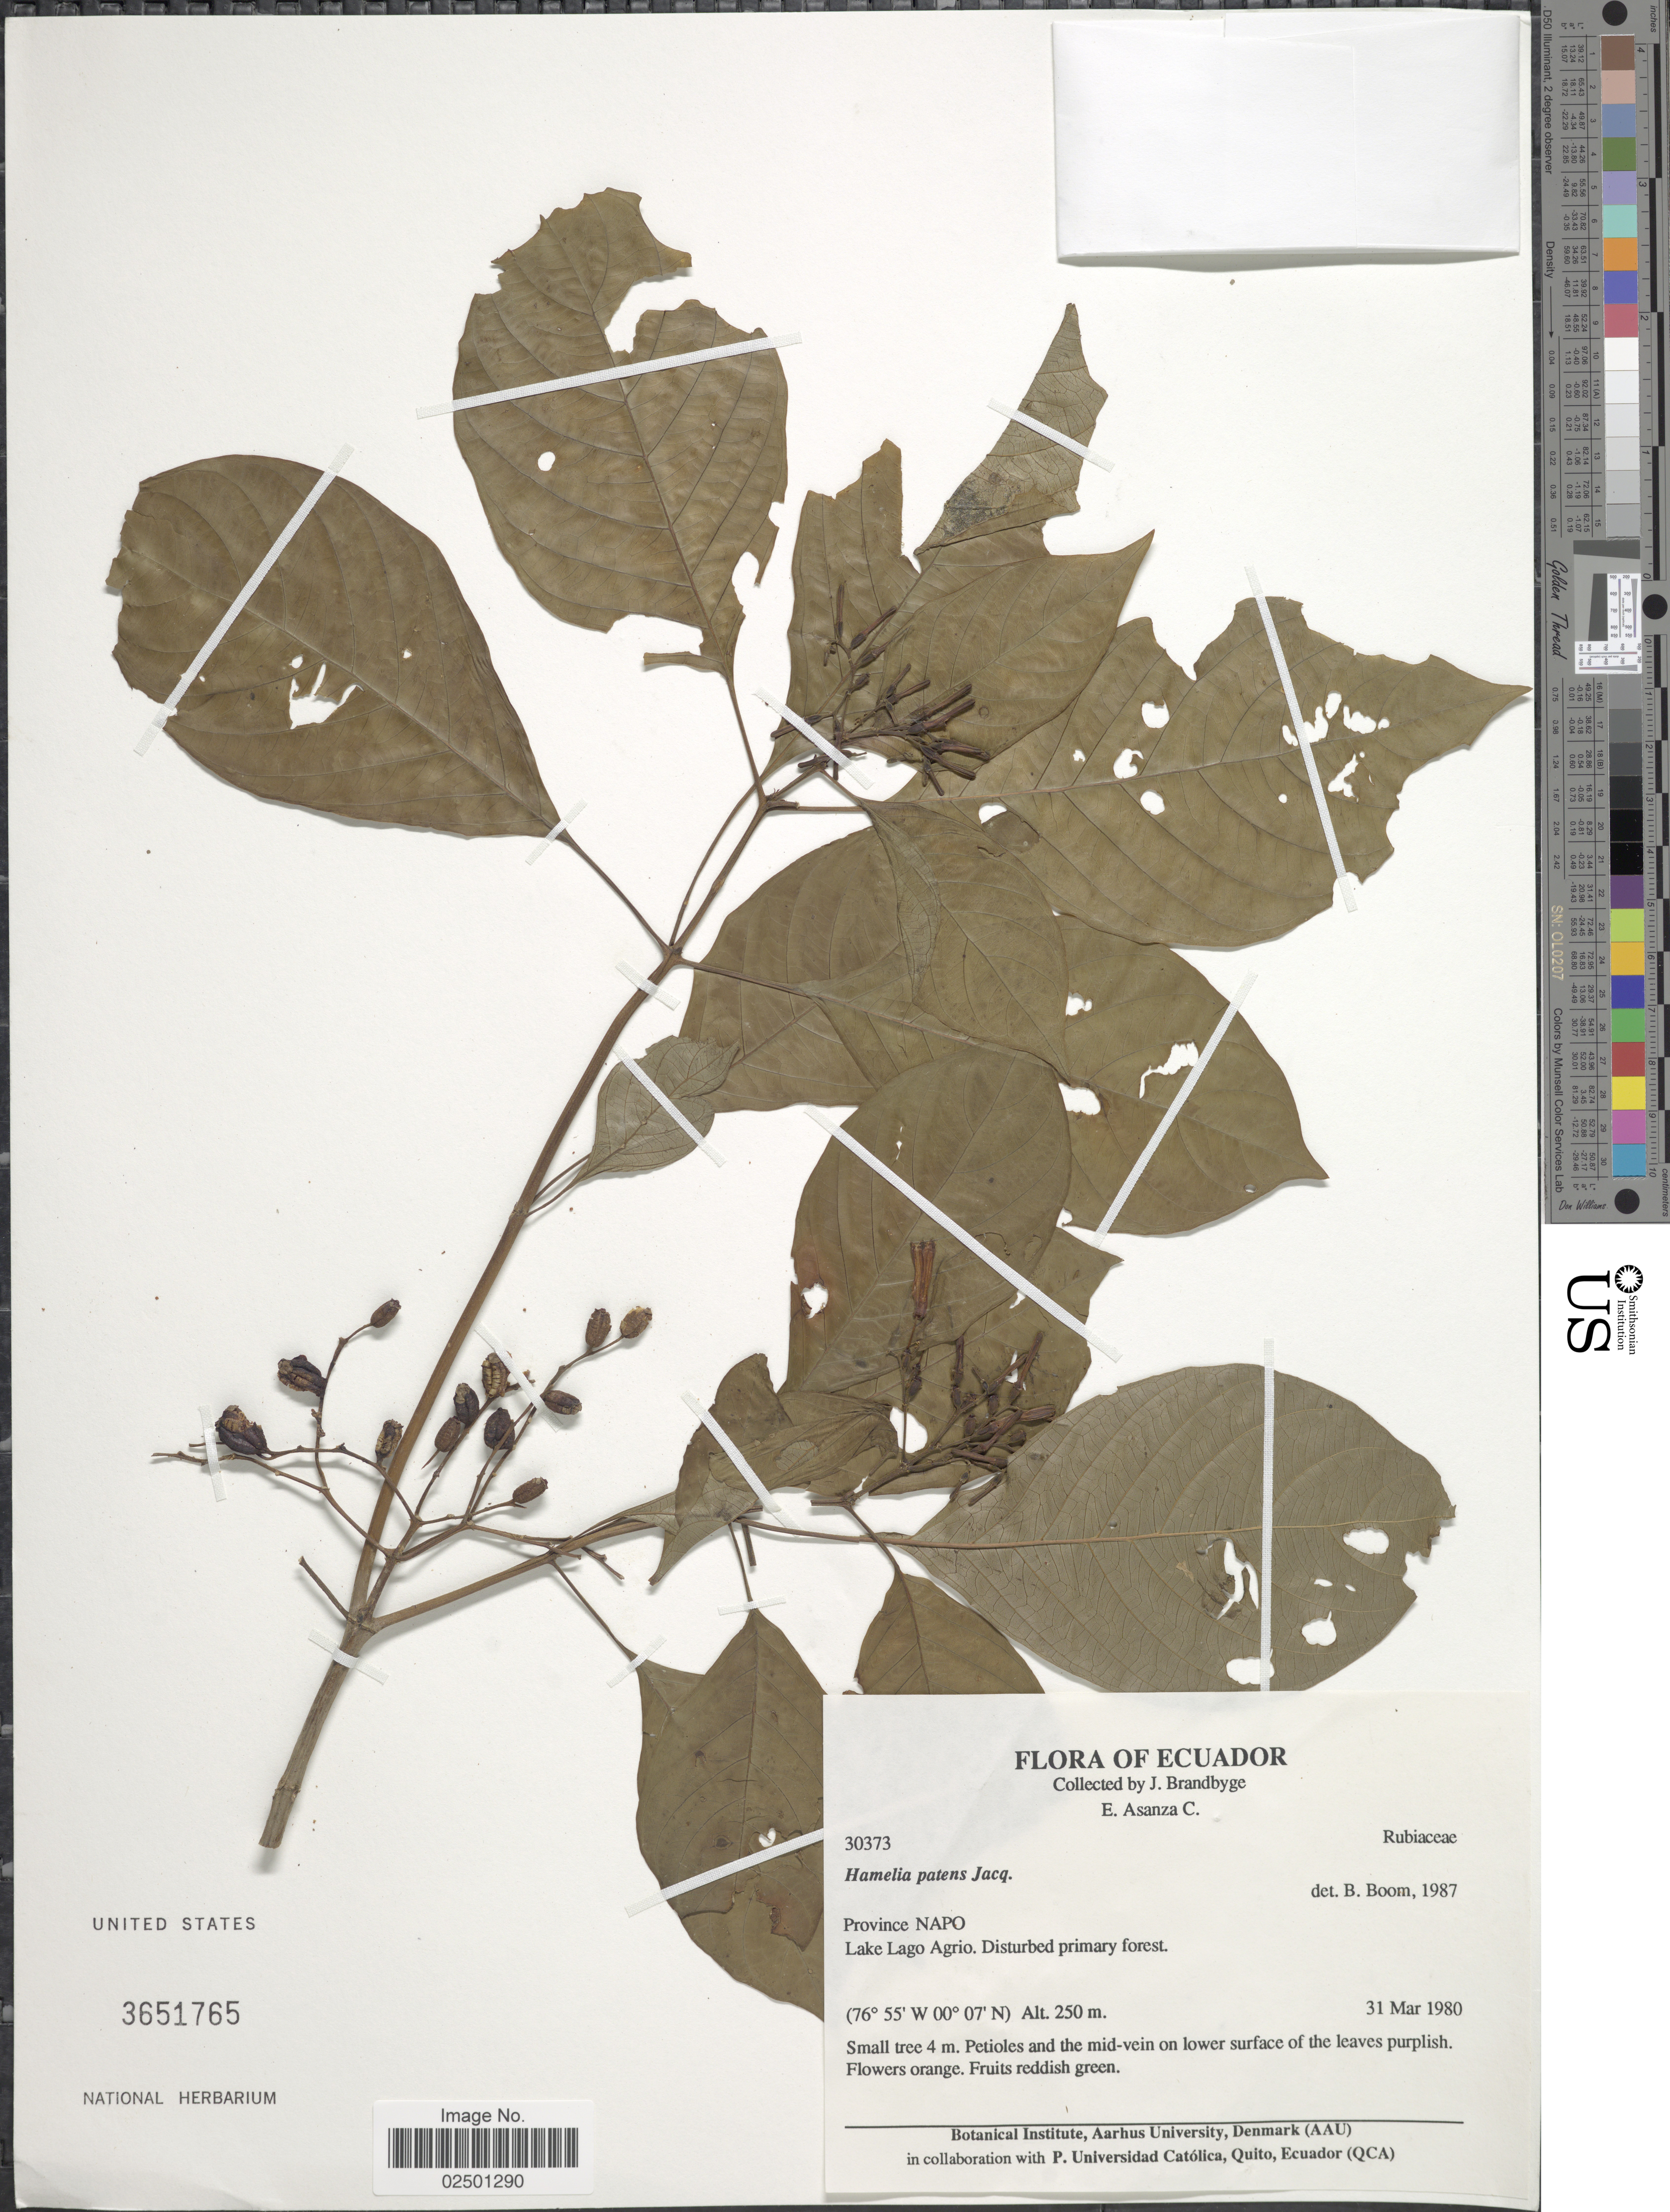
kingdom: Plantae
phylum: Tracheophyta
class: Magnoliopsida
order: Gentianales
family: Rubiaceae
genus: Hamelia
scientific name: Hamelia patens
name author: Jacq.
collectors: J. Brandbyge & E. Asanza C.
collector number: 30373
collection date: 1980-03-31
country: Ecuador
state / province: Napo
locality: Lake Lago Agrio.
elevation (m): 250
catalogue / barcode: US 3651765